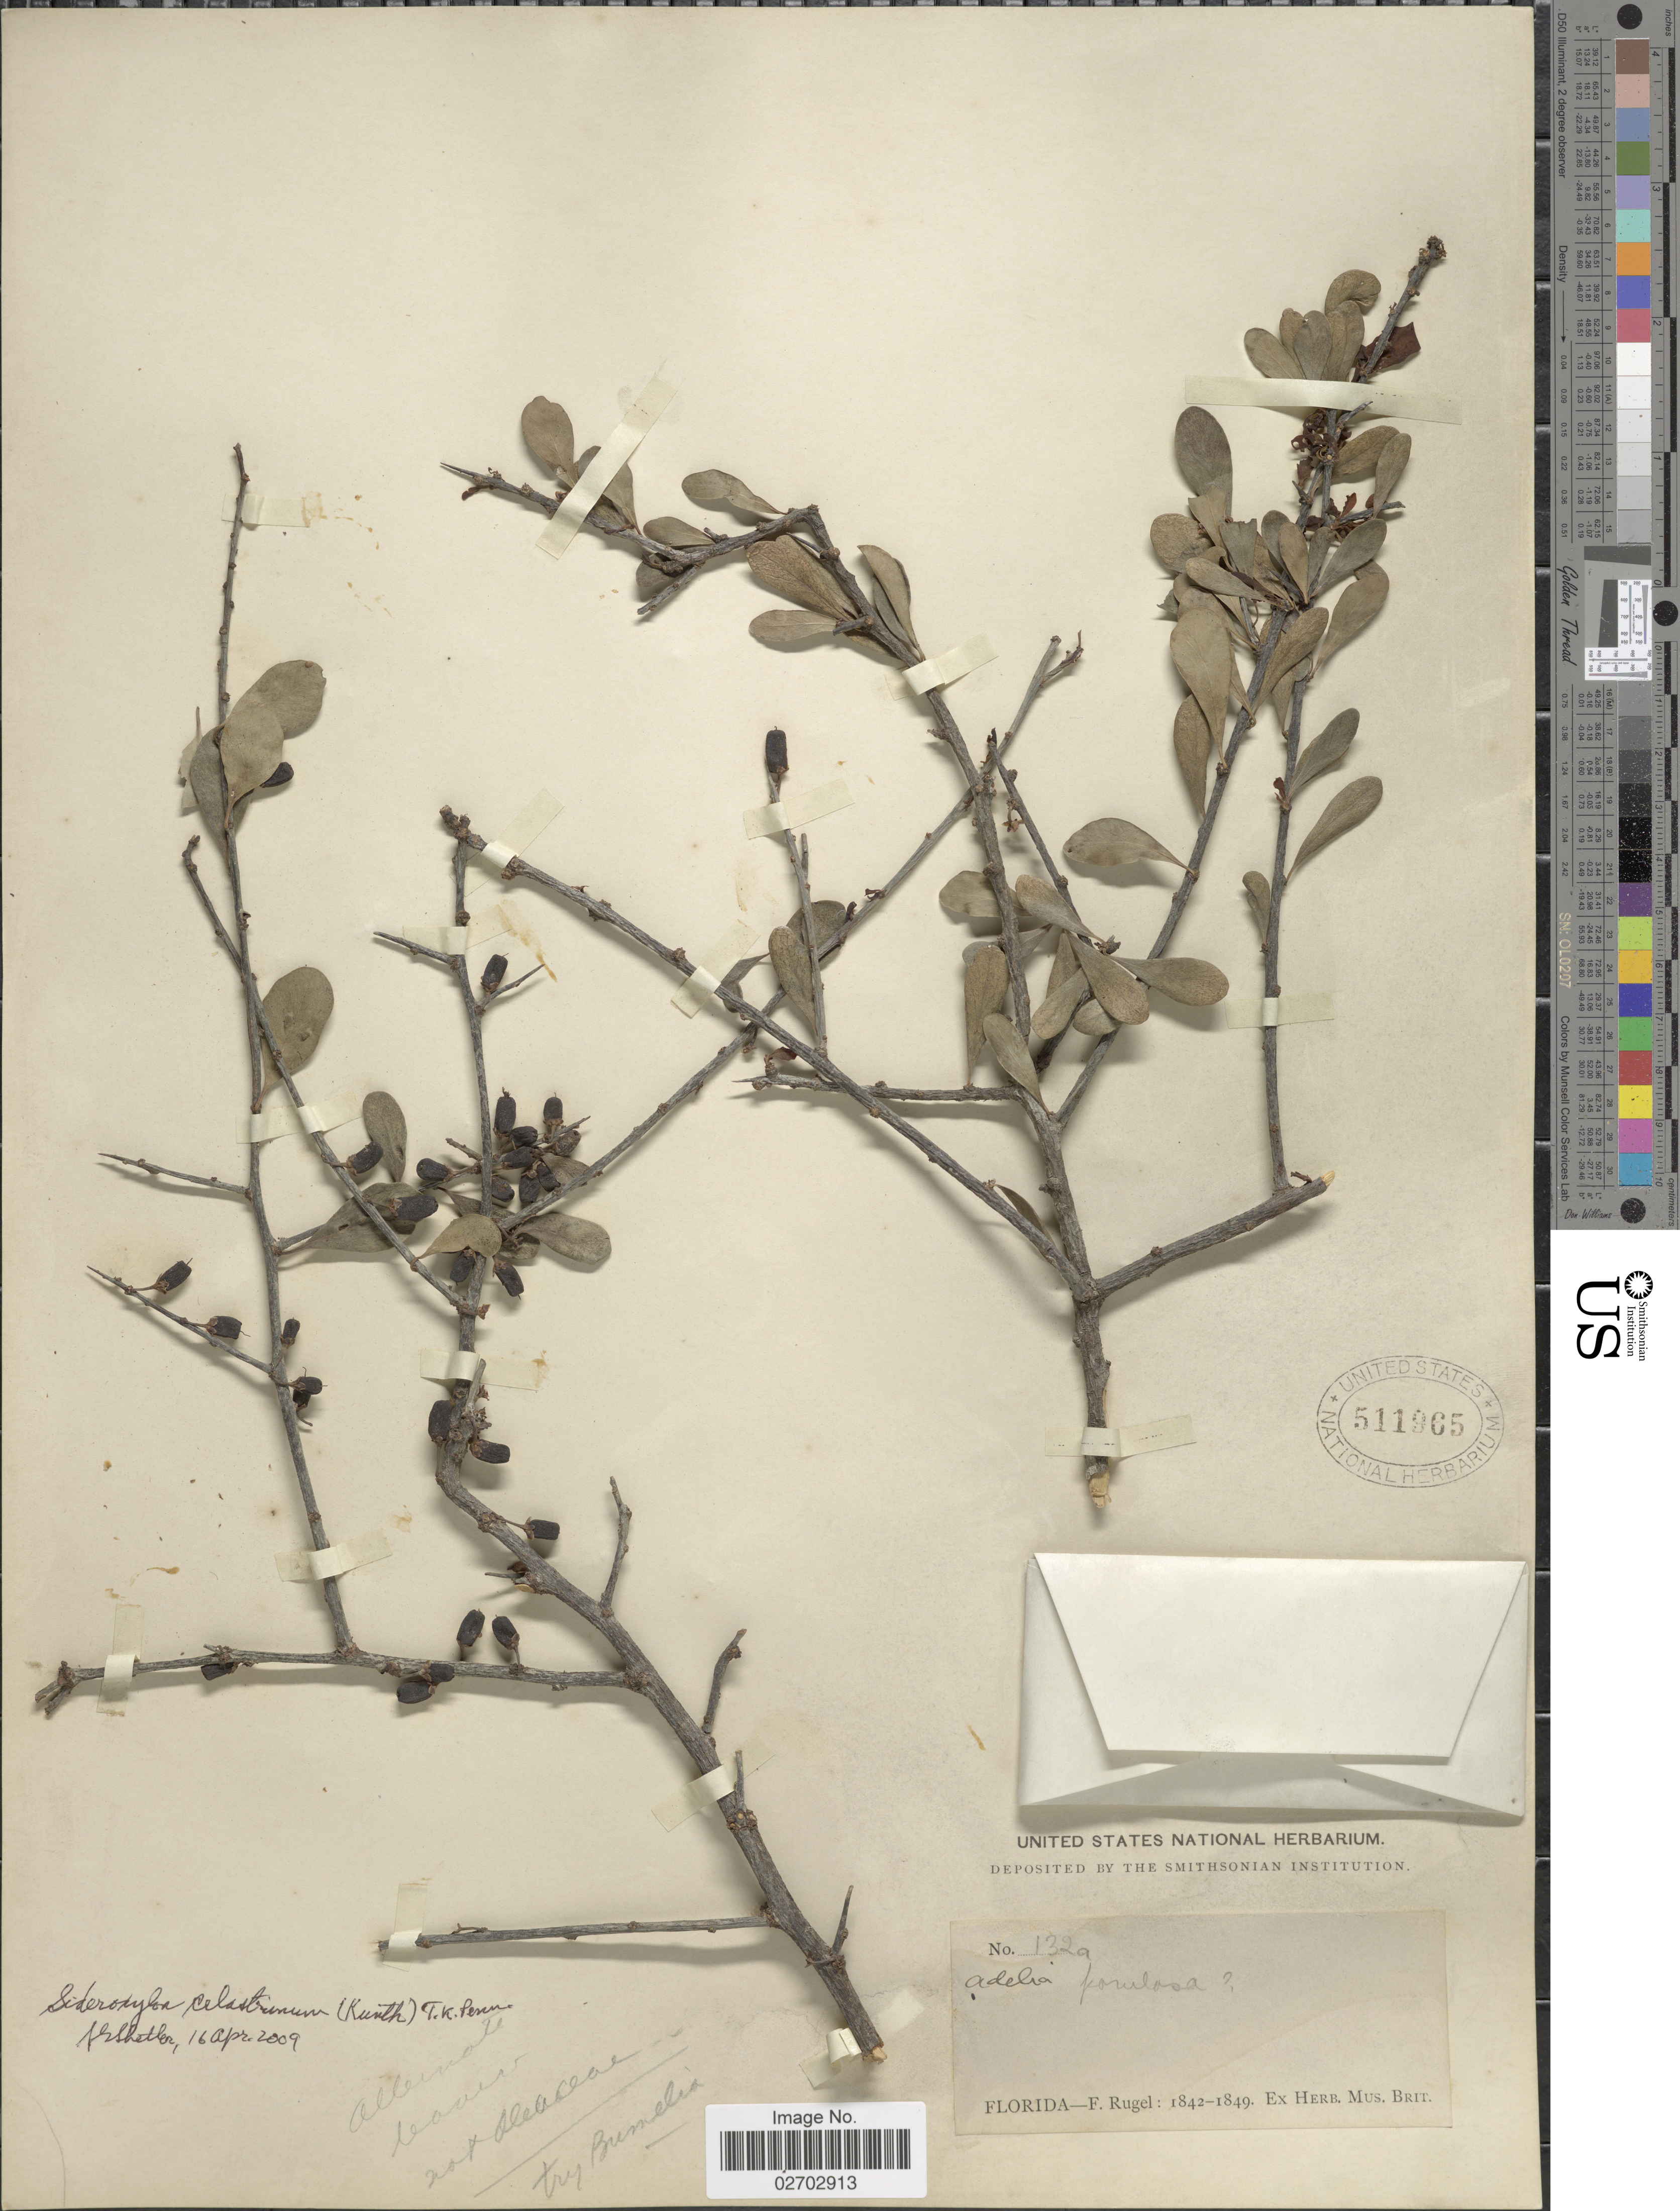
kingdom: Plantae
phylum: Tracheophyta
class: Magnoliopsida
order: Ericales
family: Sapotaceae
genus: Sideroxylon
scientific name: Sideroxylon celastrinum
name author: (Kunth) T.D. Penn.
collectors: F. Rugel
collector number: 132a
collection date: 1842/1849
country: United States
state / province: Florida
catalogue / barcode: US 511965